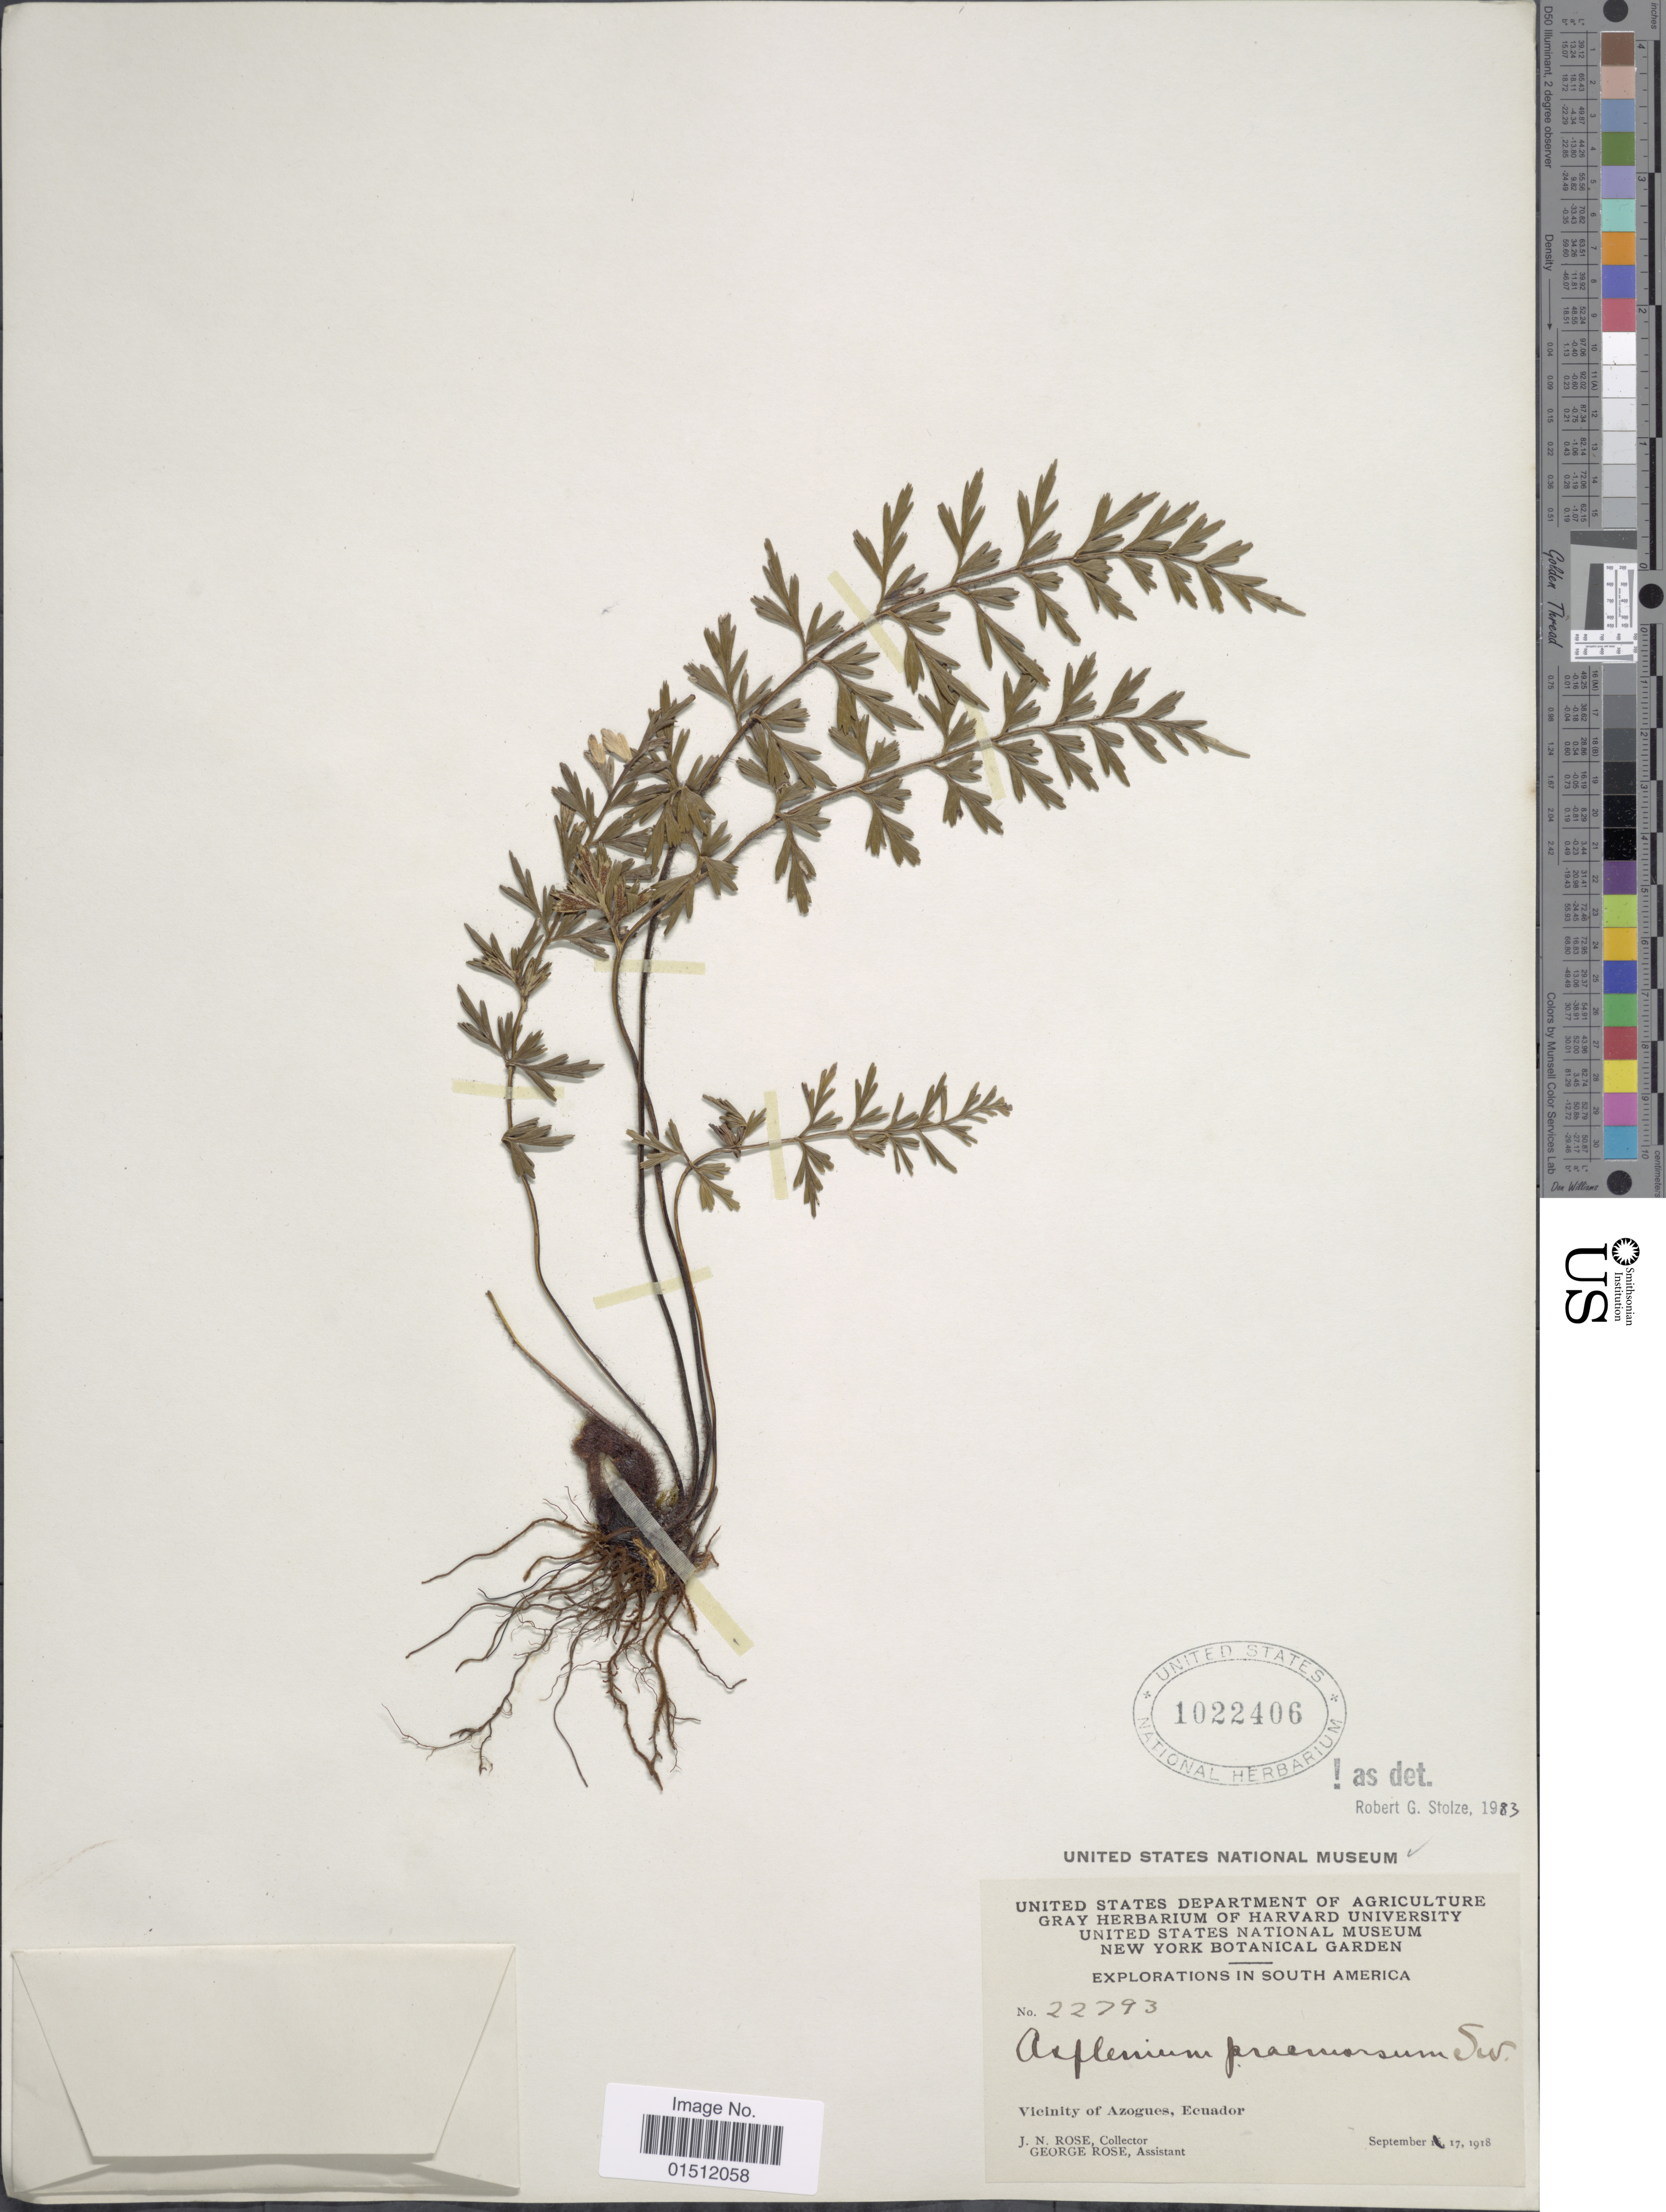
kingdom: Plantae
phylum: Tracheophyta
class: Polypodiopsida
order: Polypodiales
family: Aspleniaceae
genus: Asplenium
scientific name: Asplenium praemorsum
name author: Sw.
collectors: J. N. Rose & G. Rose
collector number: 22793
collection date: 1918-09-17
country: Ecuador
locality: Vicinity of Azogues, Ecuador.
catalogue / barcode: US 1022406